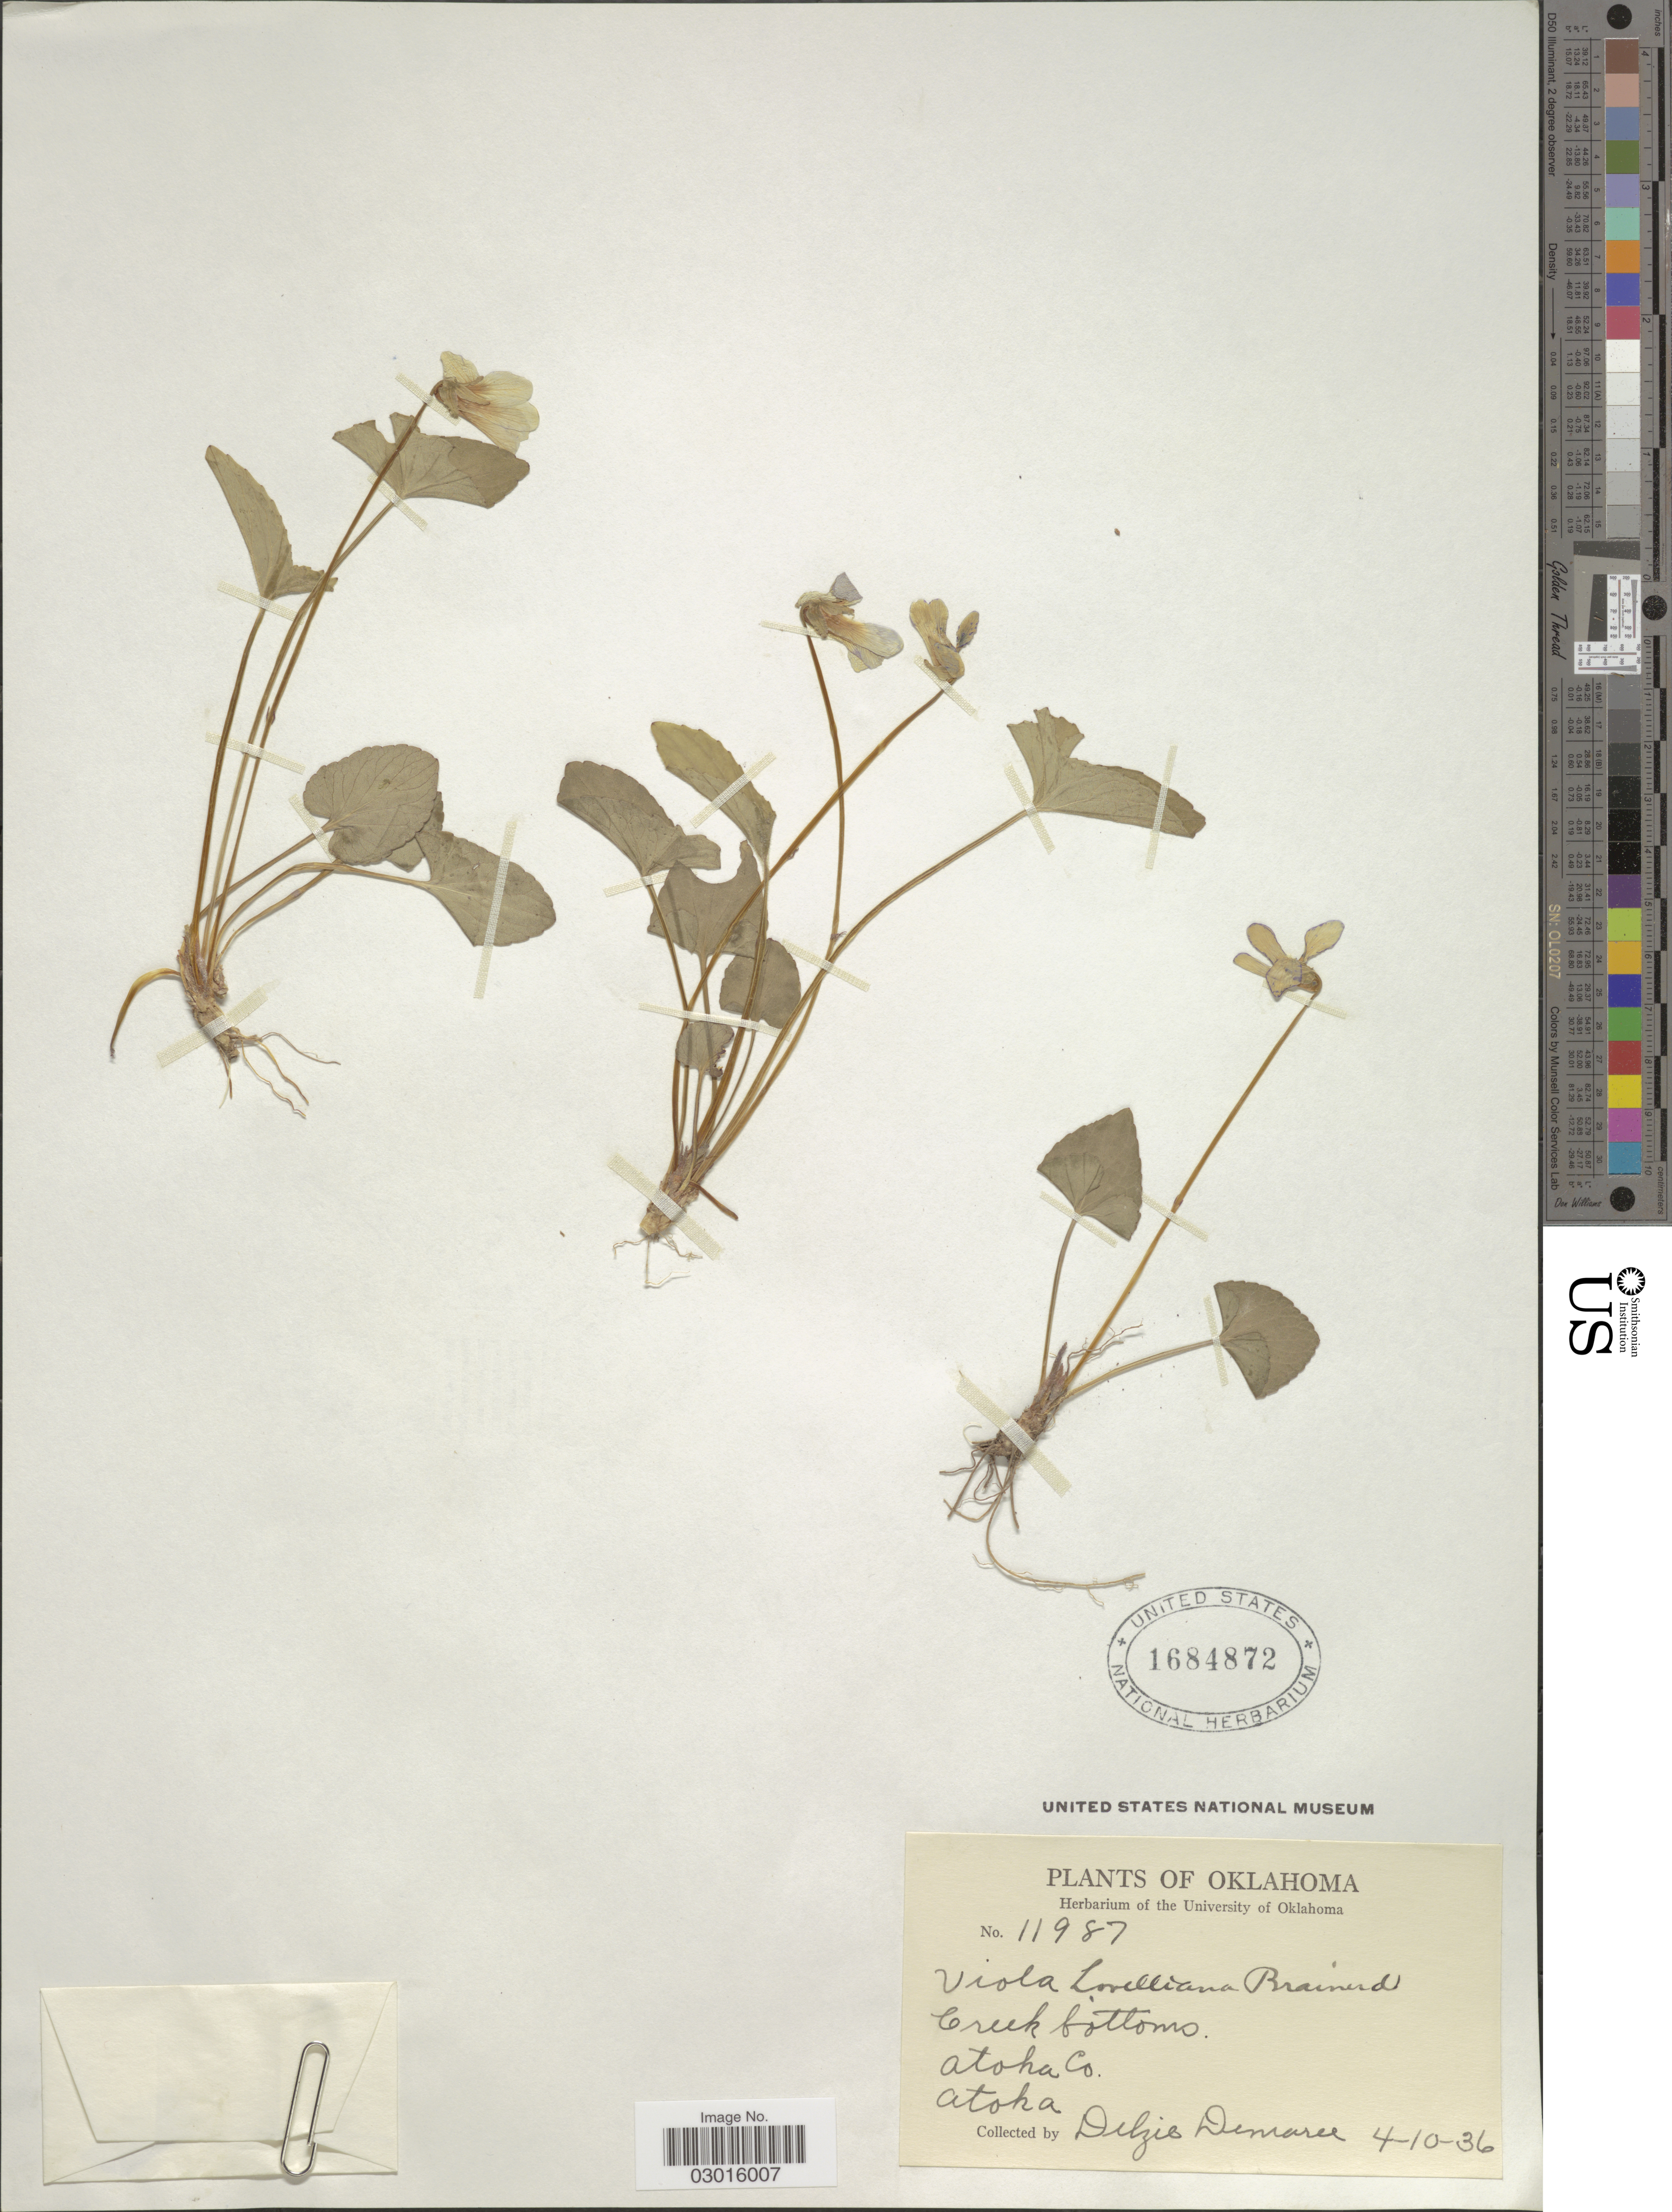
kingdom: Plantae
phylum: Tracheophyta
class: Magnoliopsida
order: Malpighiales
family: Violaceae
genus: Viola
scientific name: Viola lovelliana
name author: Brainerd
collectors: D. Demaree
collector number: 11987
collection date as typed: Transcribed d/m/y: 10/4/36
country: United States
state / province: Oklahoma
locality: Creek bottoms, Atoka Co., Atoka.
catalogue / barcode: US 1684872